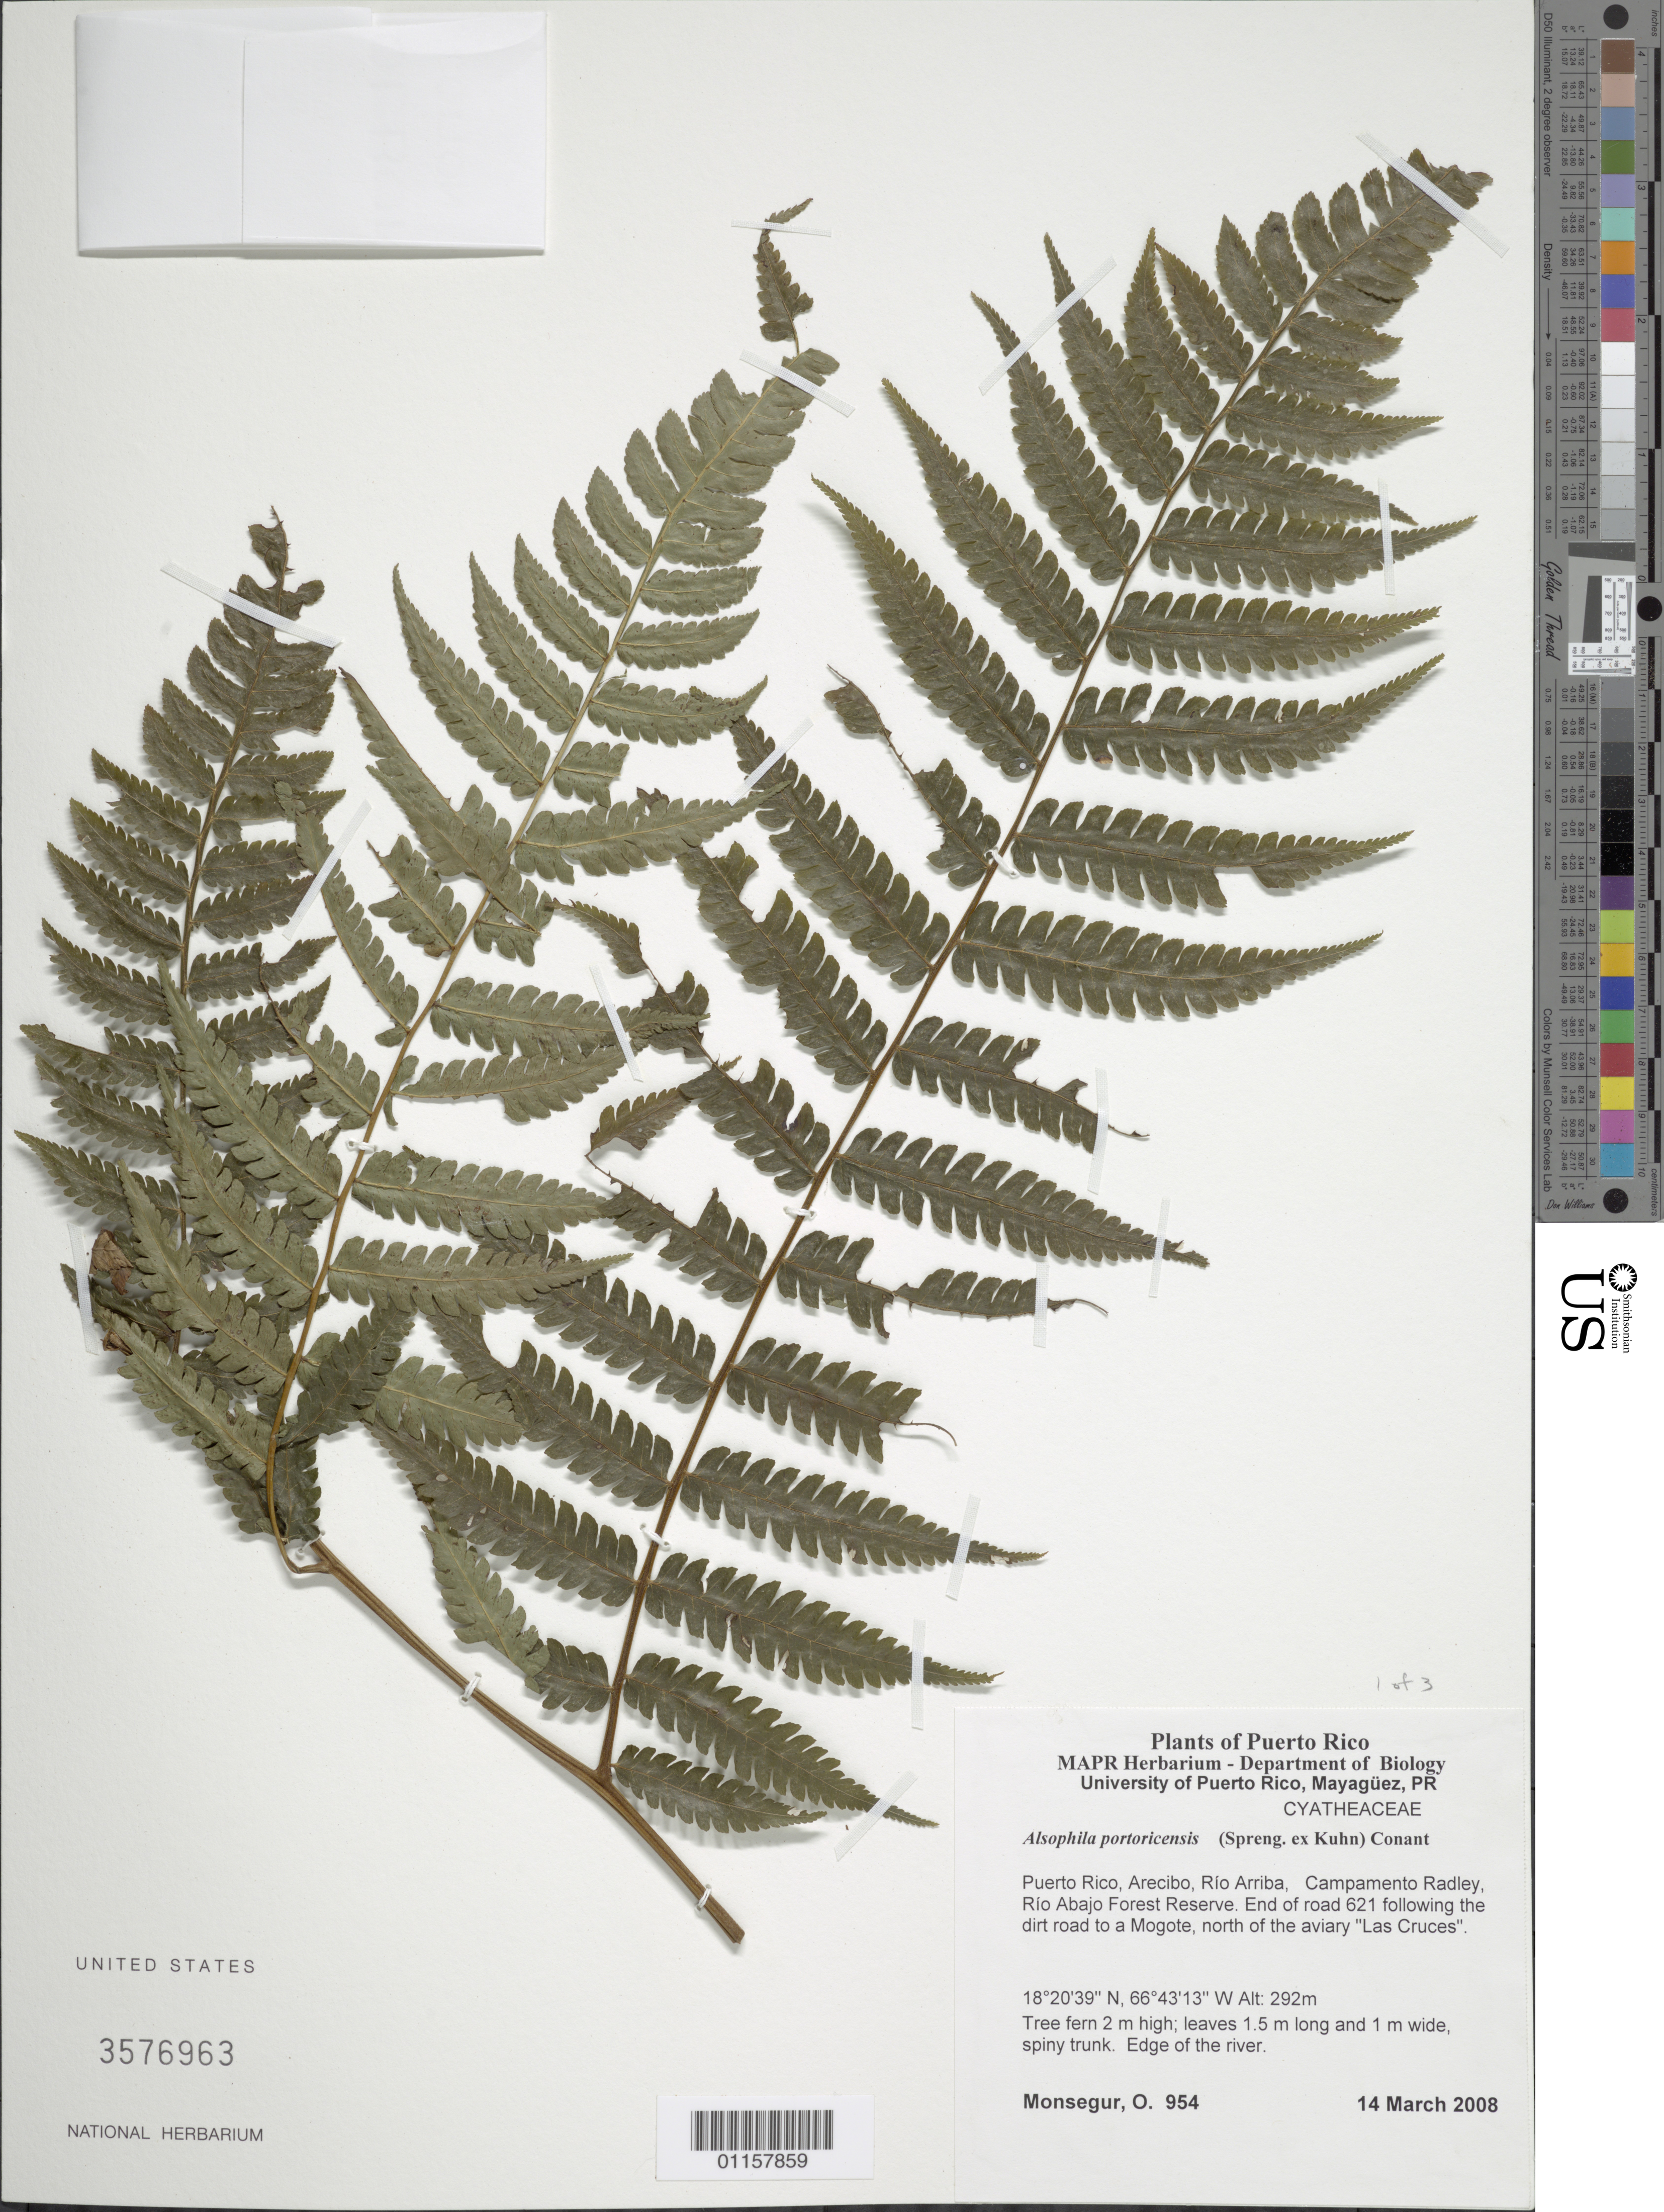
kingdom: Plantae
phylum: Tracheophyta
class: Polypodiopsida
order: Cyatheales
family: Cyatheaceae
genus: Alsophila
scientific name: Alsophila portoricensis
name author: (Spreng. ex Kuhn) D.S. Conant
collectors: O. Monsegur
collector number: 954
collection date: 2008-03-14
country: Puerto Rico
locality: Arecibo, Río Arriba. Campamento Radley, Río Abajo Forest Reserve. End of road 621 following the dirt road to a Mogote, N of the aviary "Las Cruces".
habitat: Edge of the river.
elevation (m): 292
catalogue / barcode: US 3576963